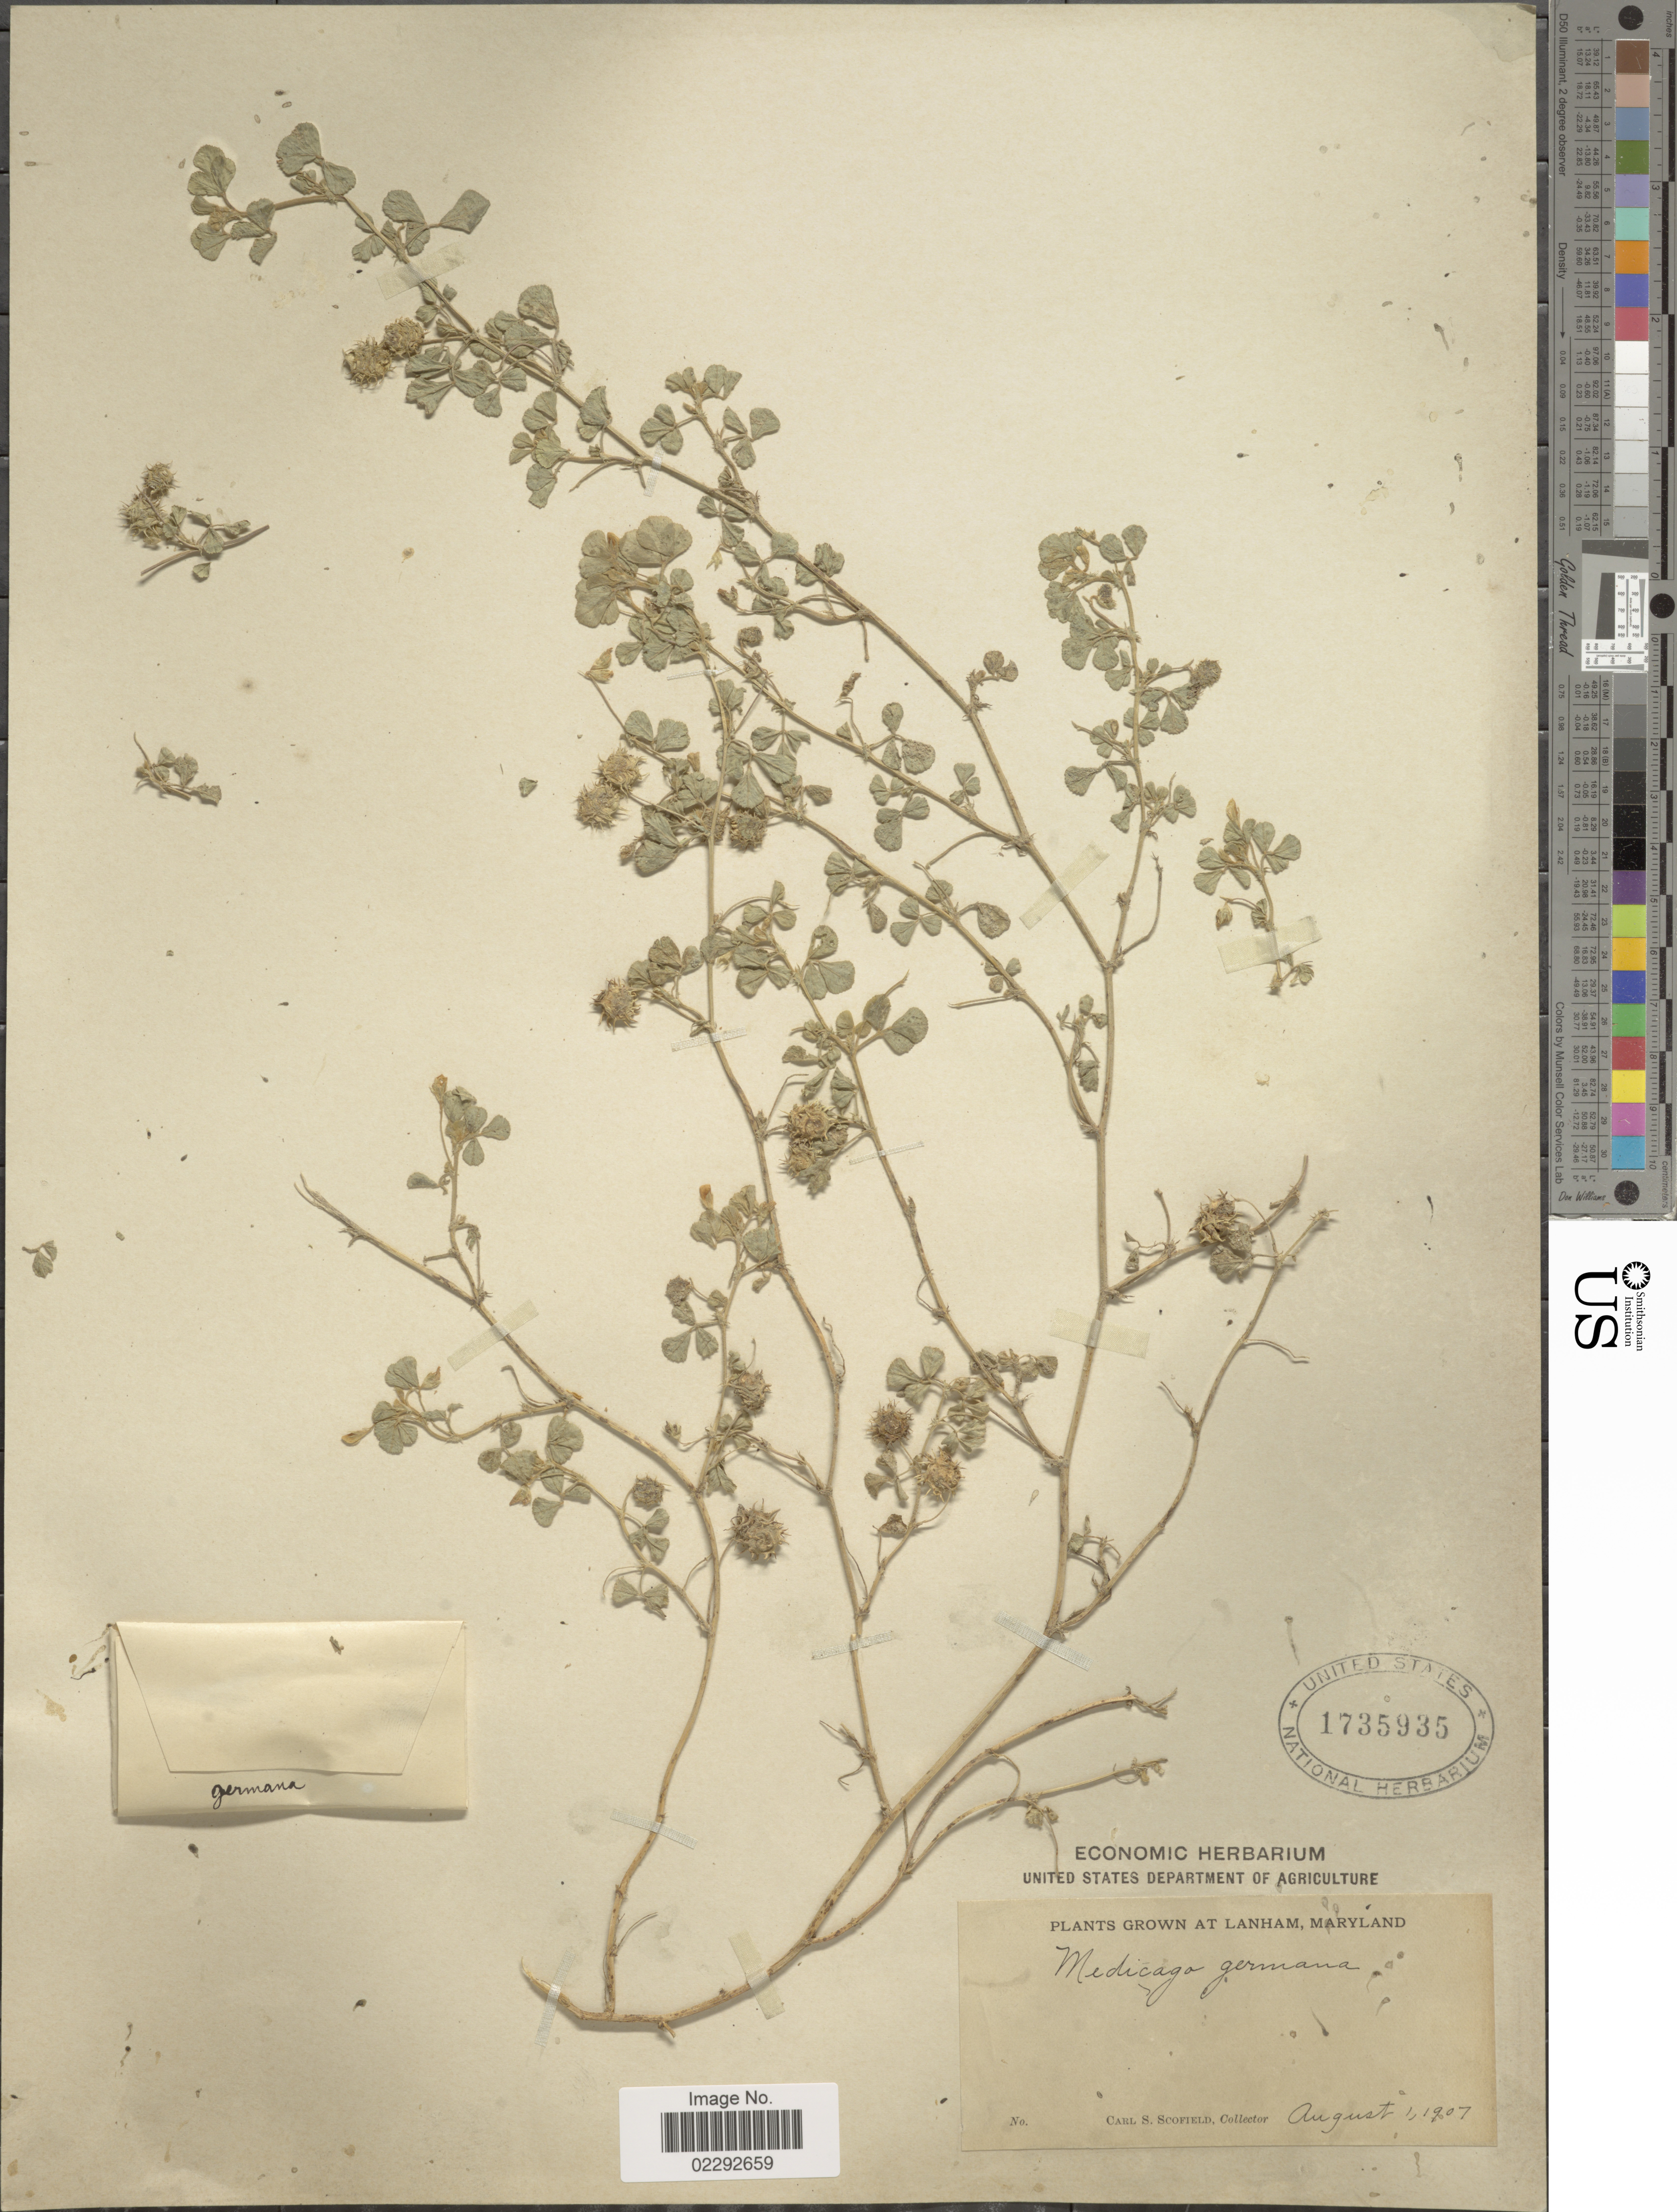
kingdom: Plantae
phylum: Tracheophyta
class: Magnoliopsida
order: Fabales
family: Fabaceae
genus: Medicago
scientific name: Medicago germana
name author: Jord.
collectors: C. Scofield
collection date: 1907-08-01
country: United States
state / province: Maryland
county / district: Prince George's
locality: Lanham, Maryland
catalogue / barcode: US 1735935